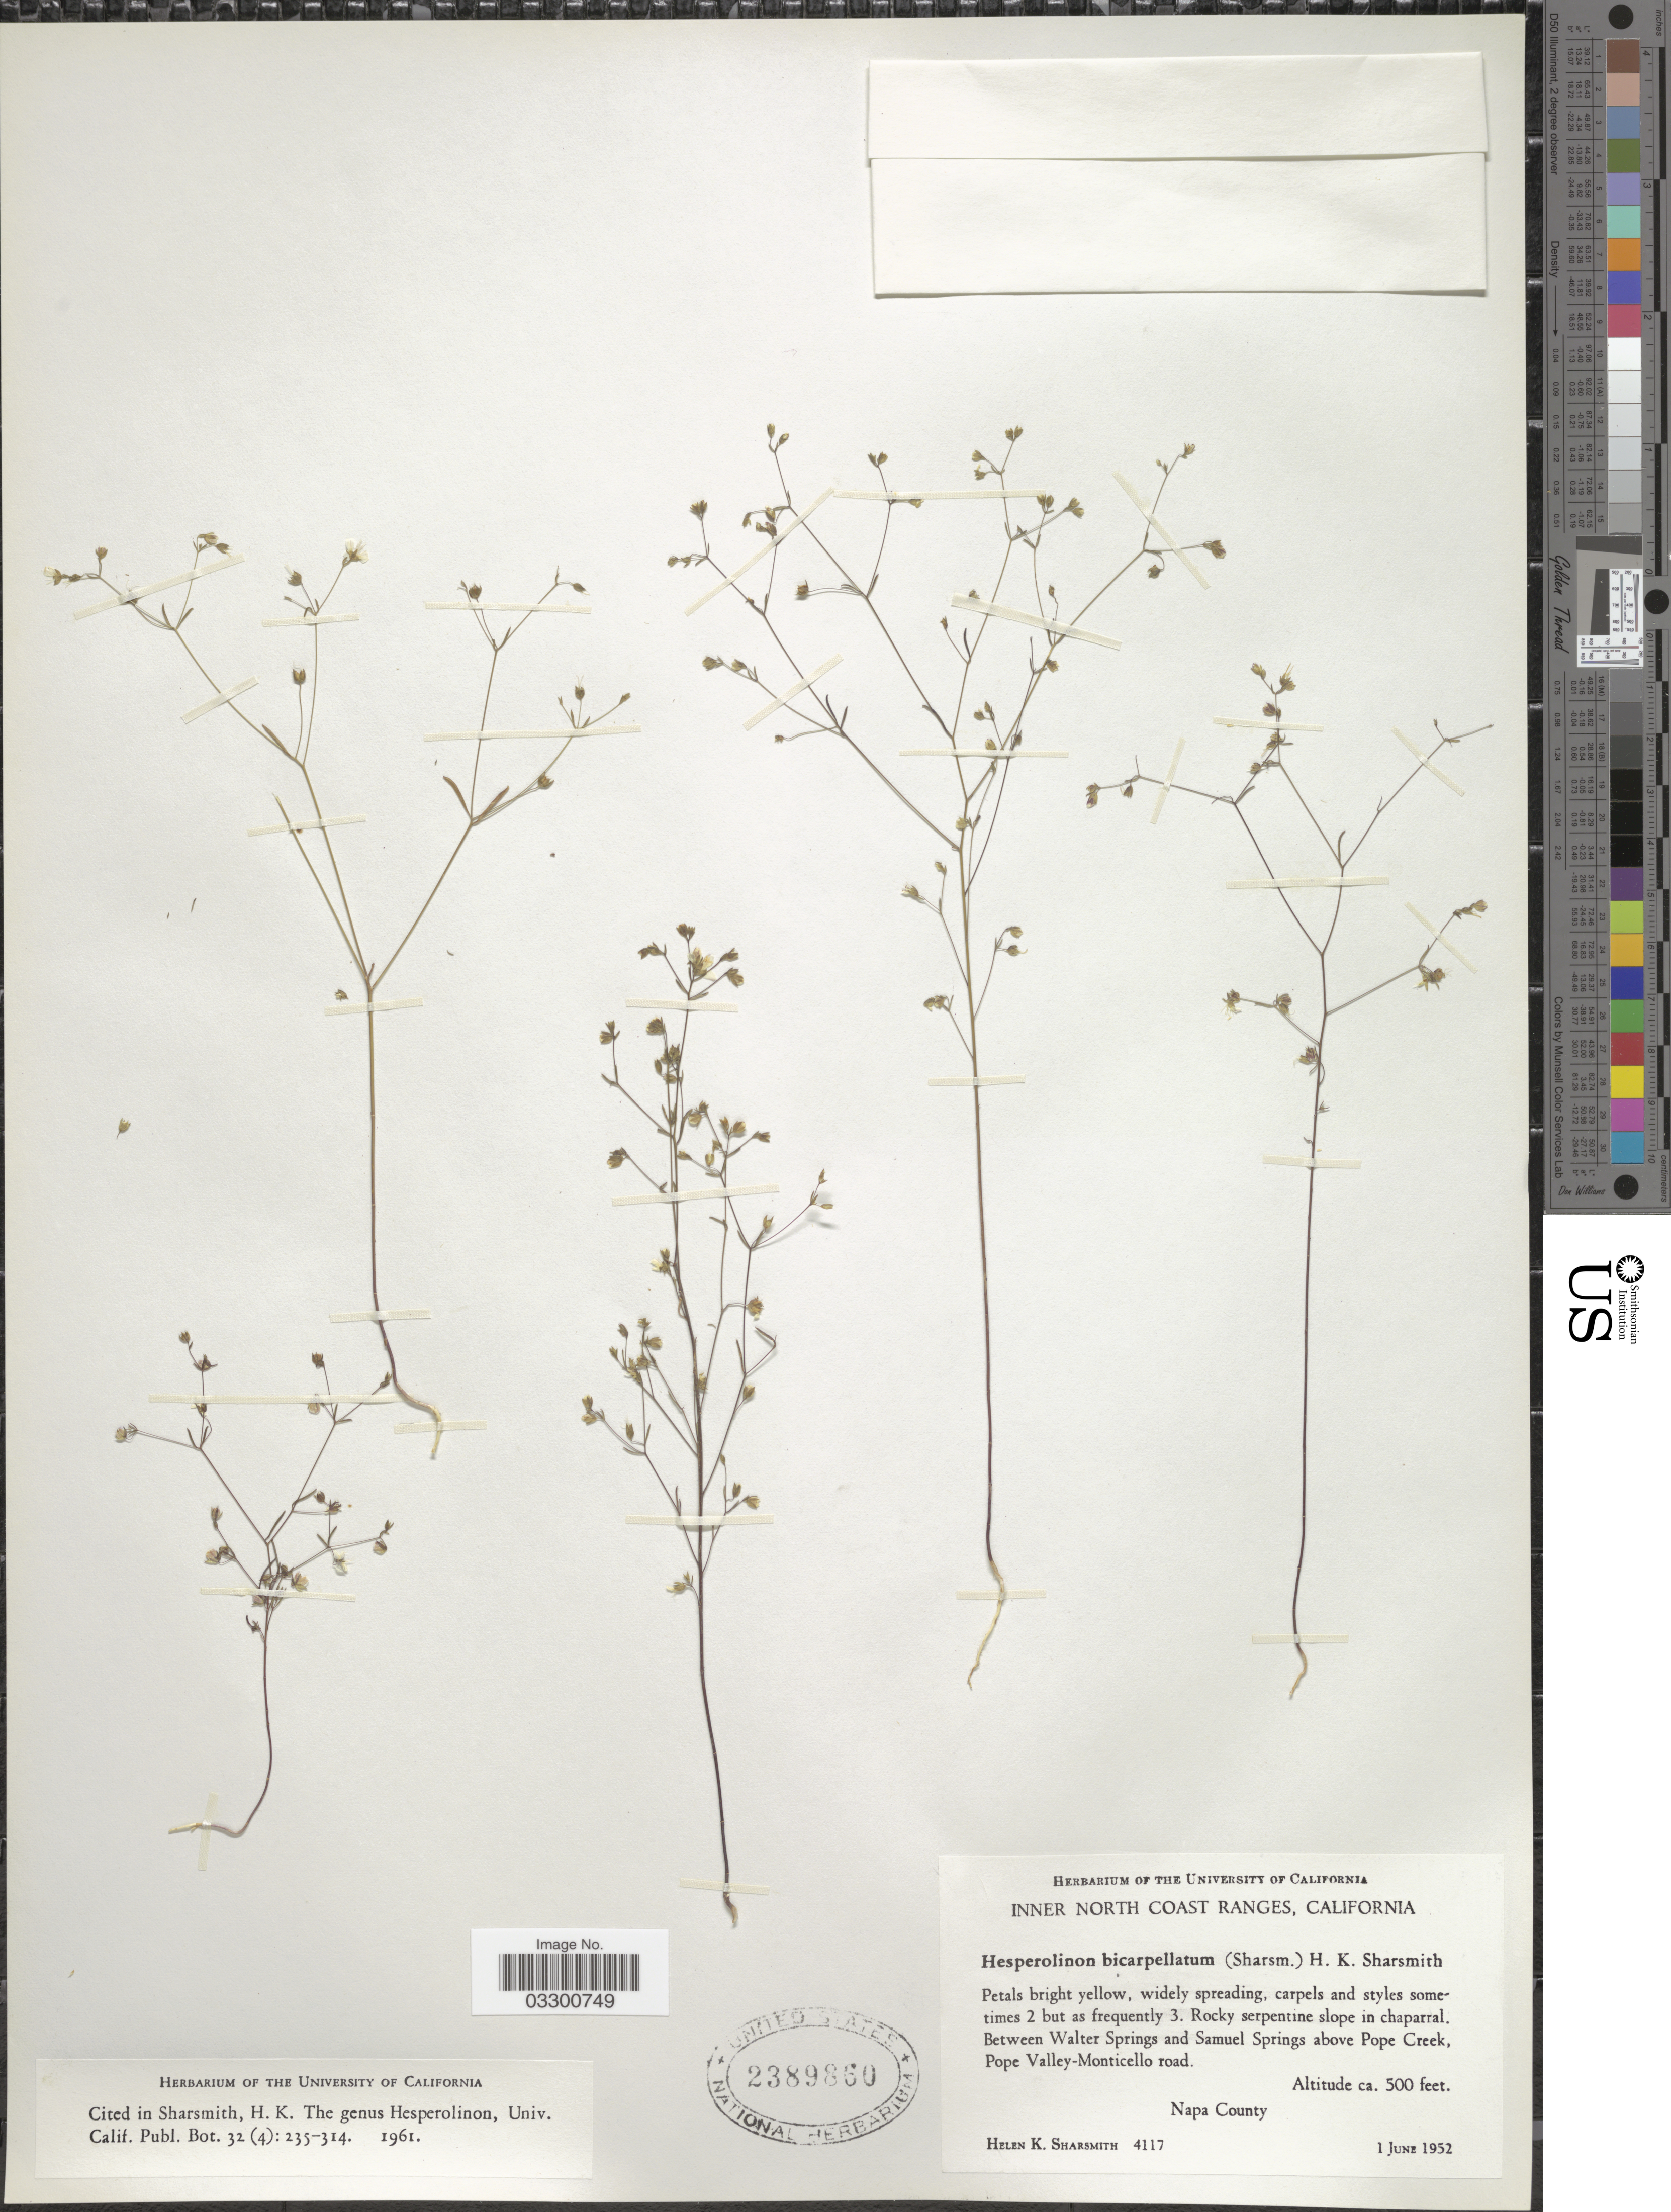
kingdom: Plantae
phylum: Tracheophyta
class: Magnoliopsida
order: Malpighiales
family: Linaceae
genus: Linum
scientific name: Linum bicarpellatum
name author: H. Sharsm.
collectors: H. Sharsmith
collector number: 4117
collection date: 1952-06-01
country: United States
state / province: California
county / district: Napa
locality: Inner North Coast Ranges, Between Walter Springs and Samuel Springs above Pope Creek, Pope Valley-Monticello road. Napa County.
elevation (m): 152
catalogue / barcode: US 2389860